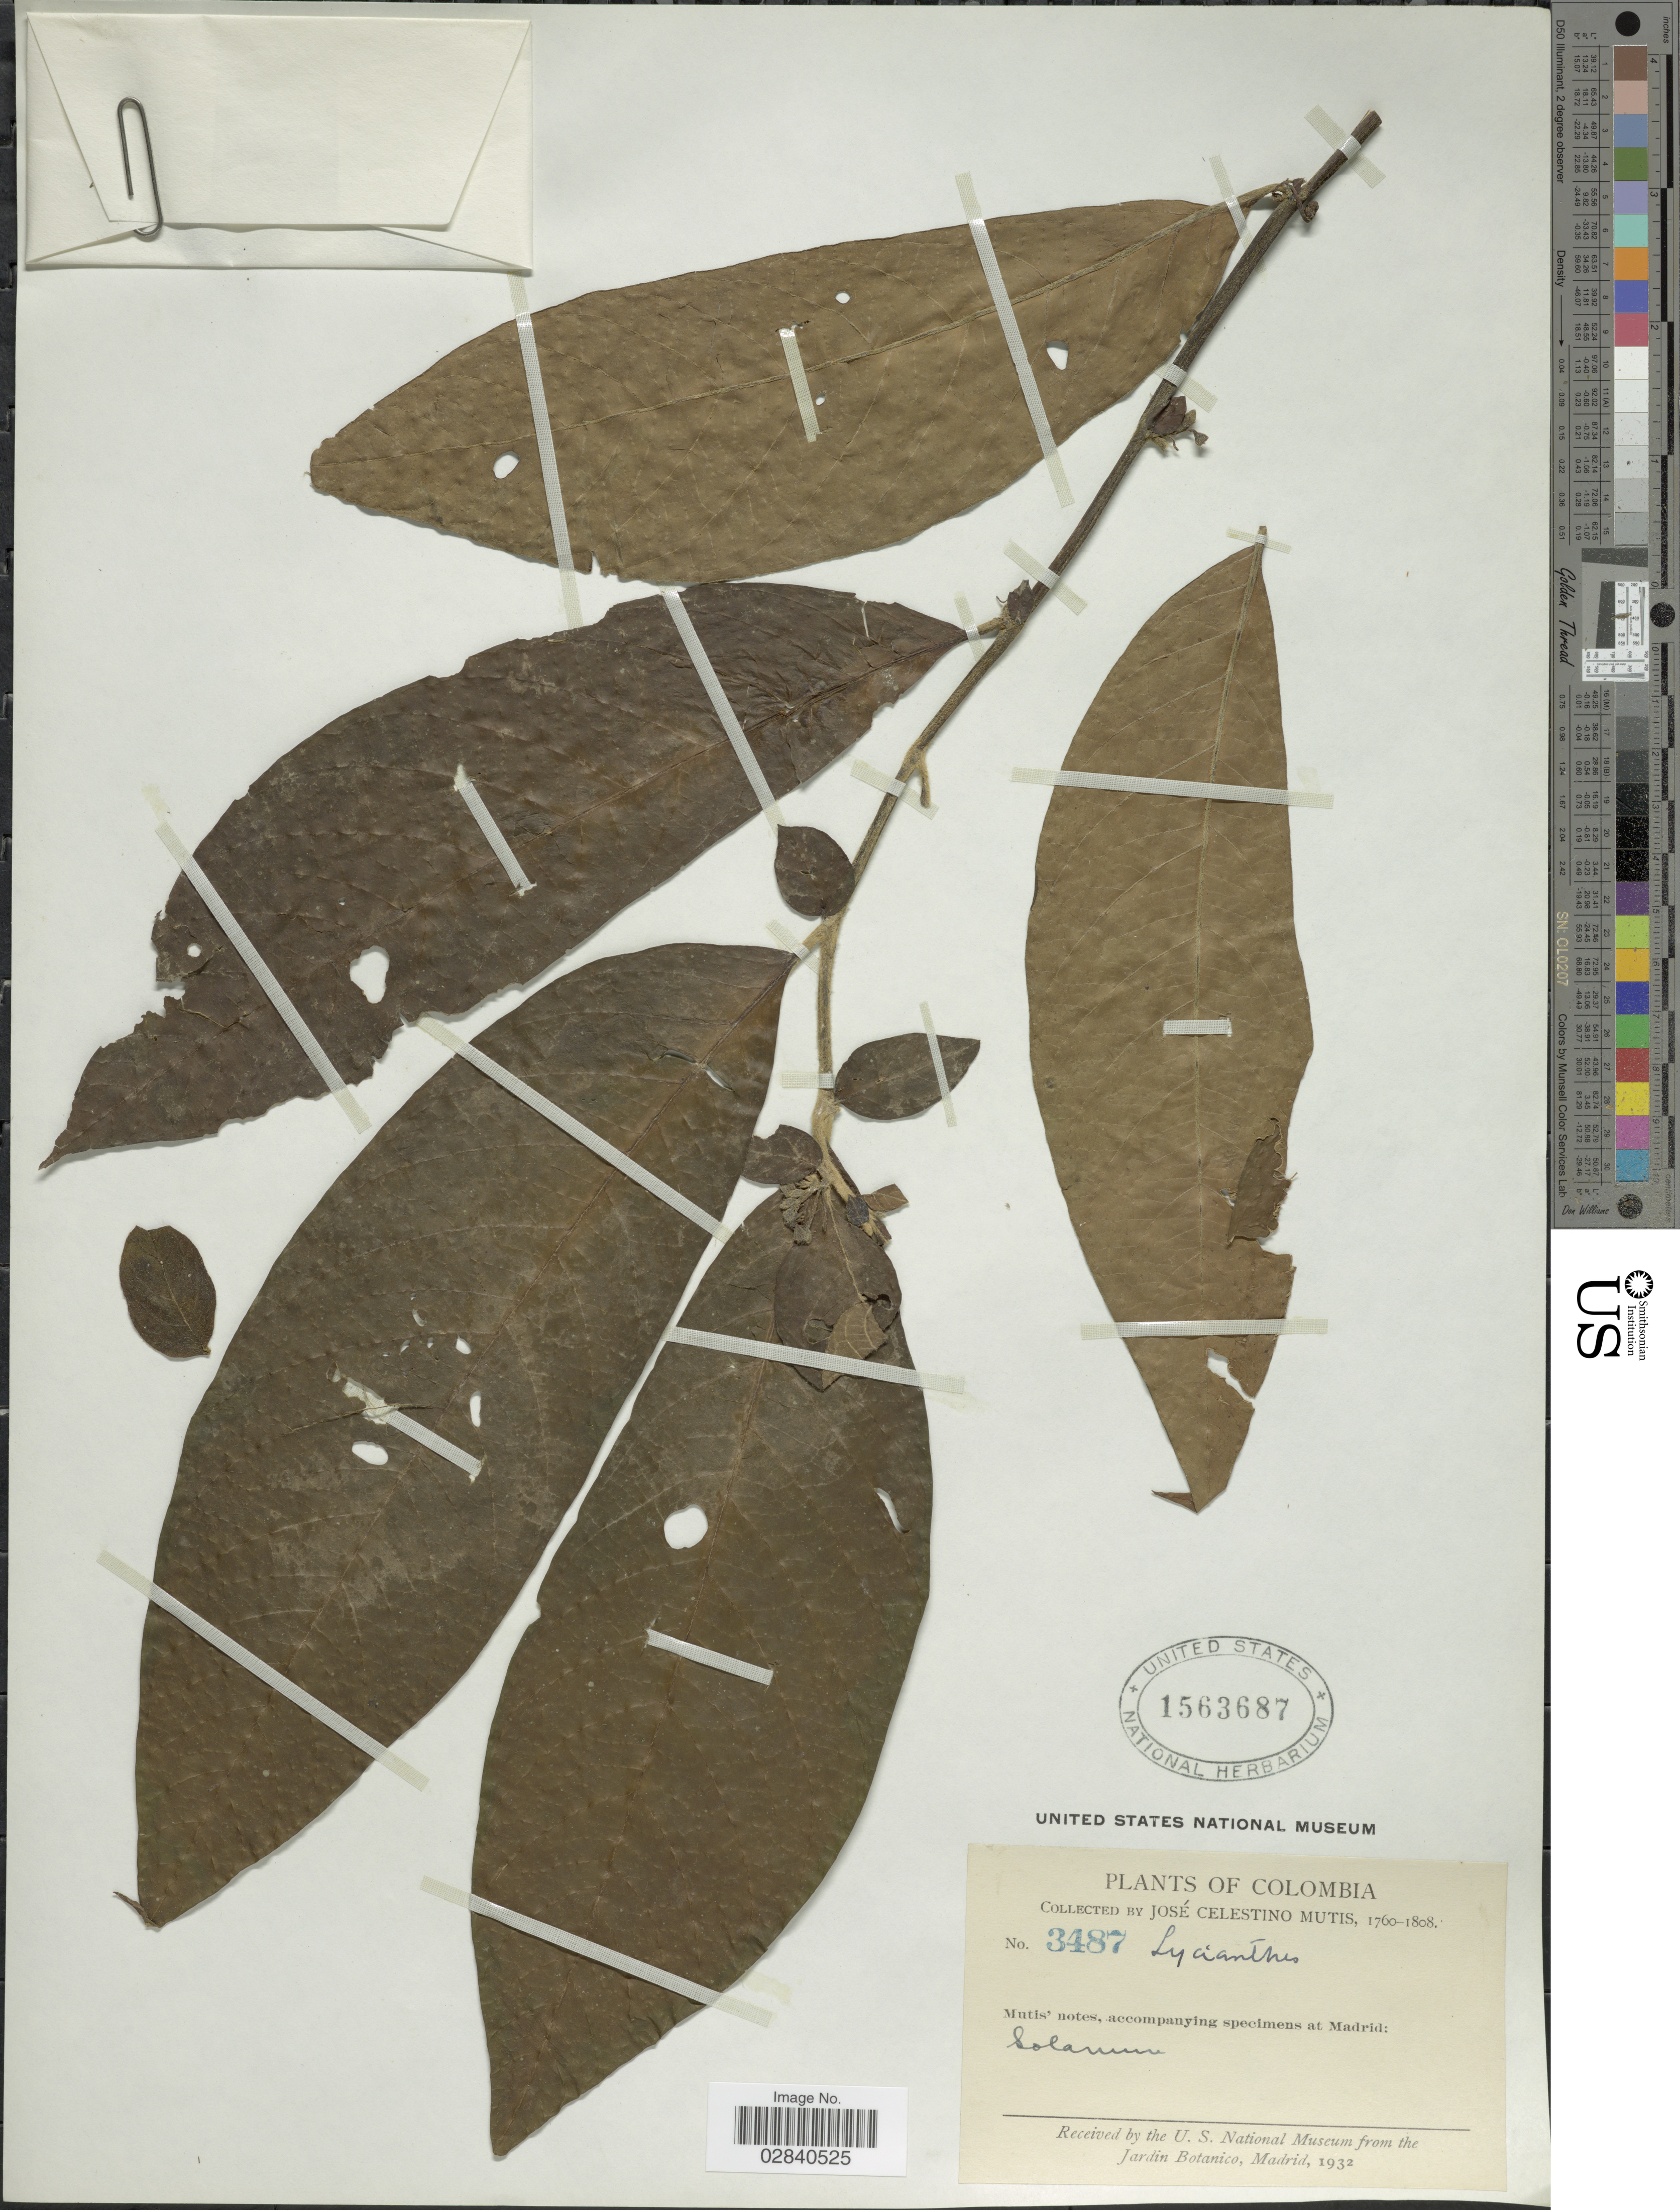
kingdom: Plantae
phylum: Tracheophyta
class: Magnoliopsida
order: Solanales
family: Solanaceae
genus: Lycianthes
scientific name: Lycianthes sp.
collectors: J. C. B. Mutis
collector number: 3487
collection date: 1760/1808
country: Colombia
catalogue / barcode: US 1563687